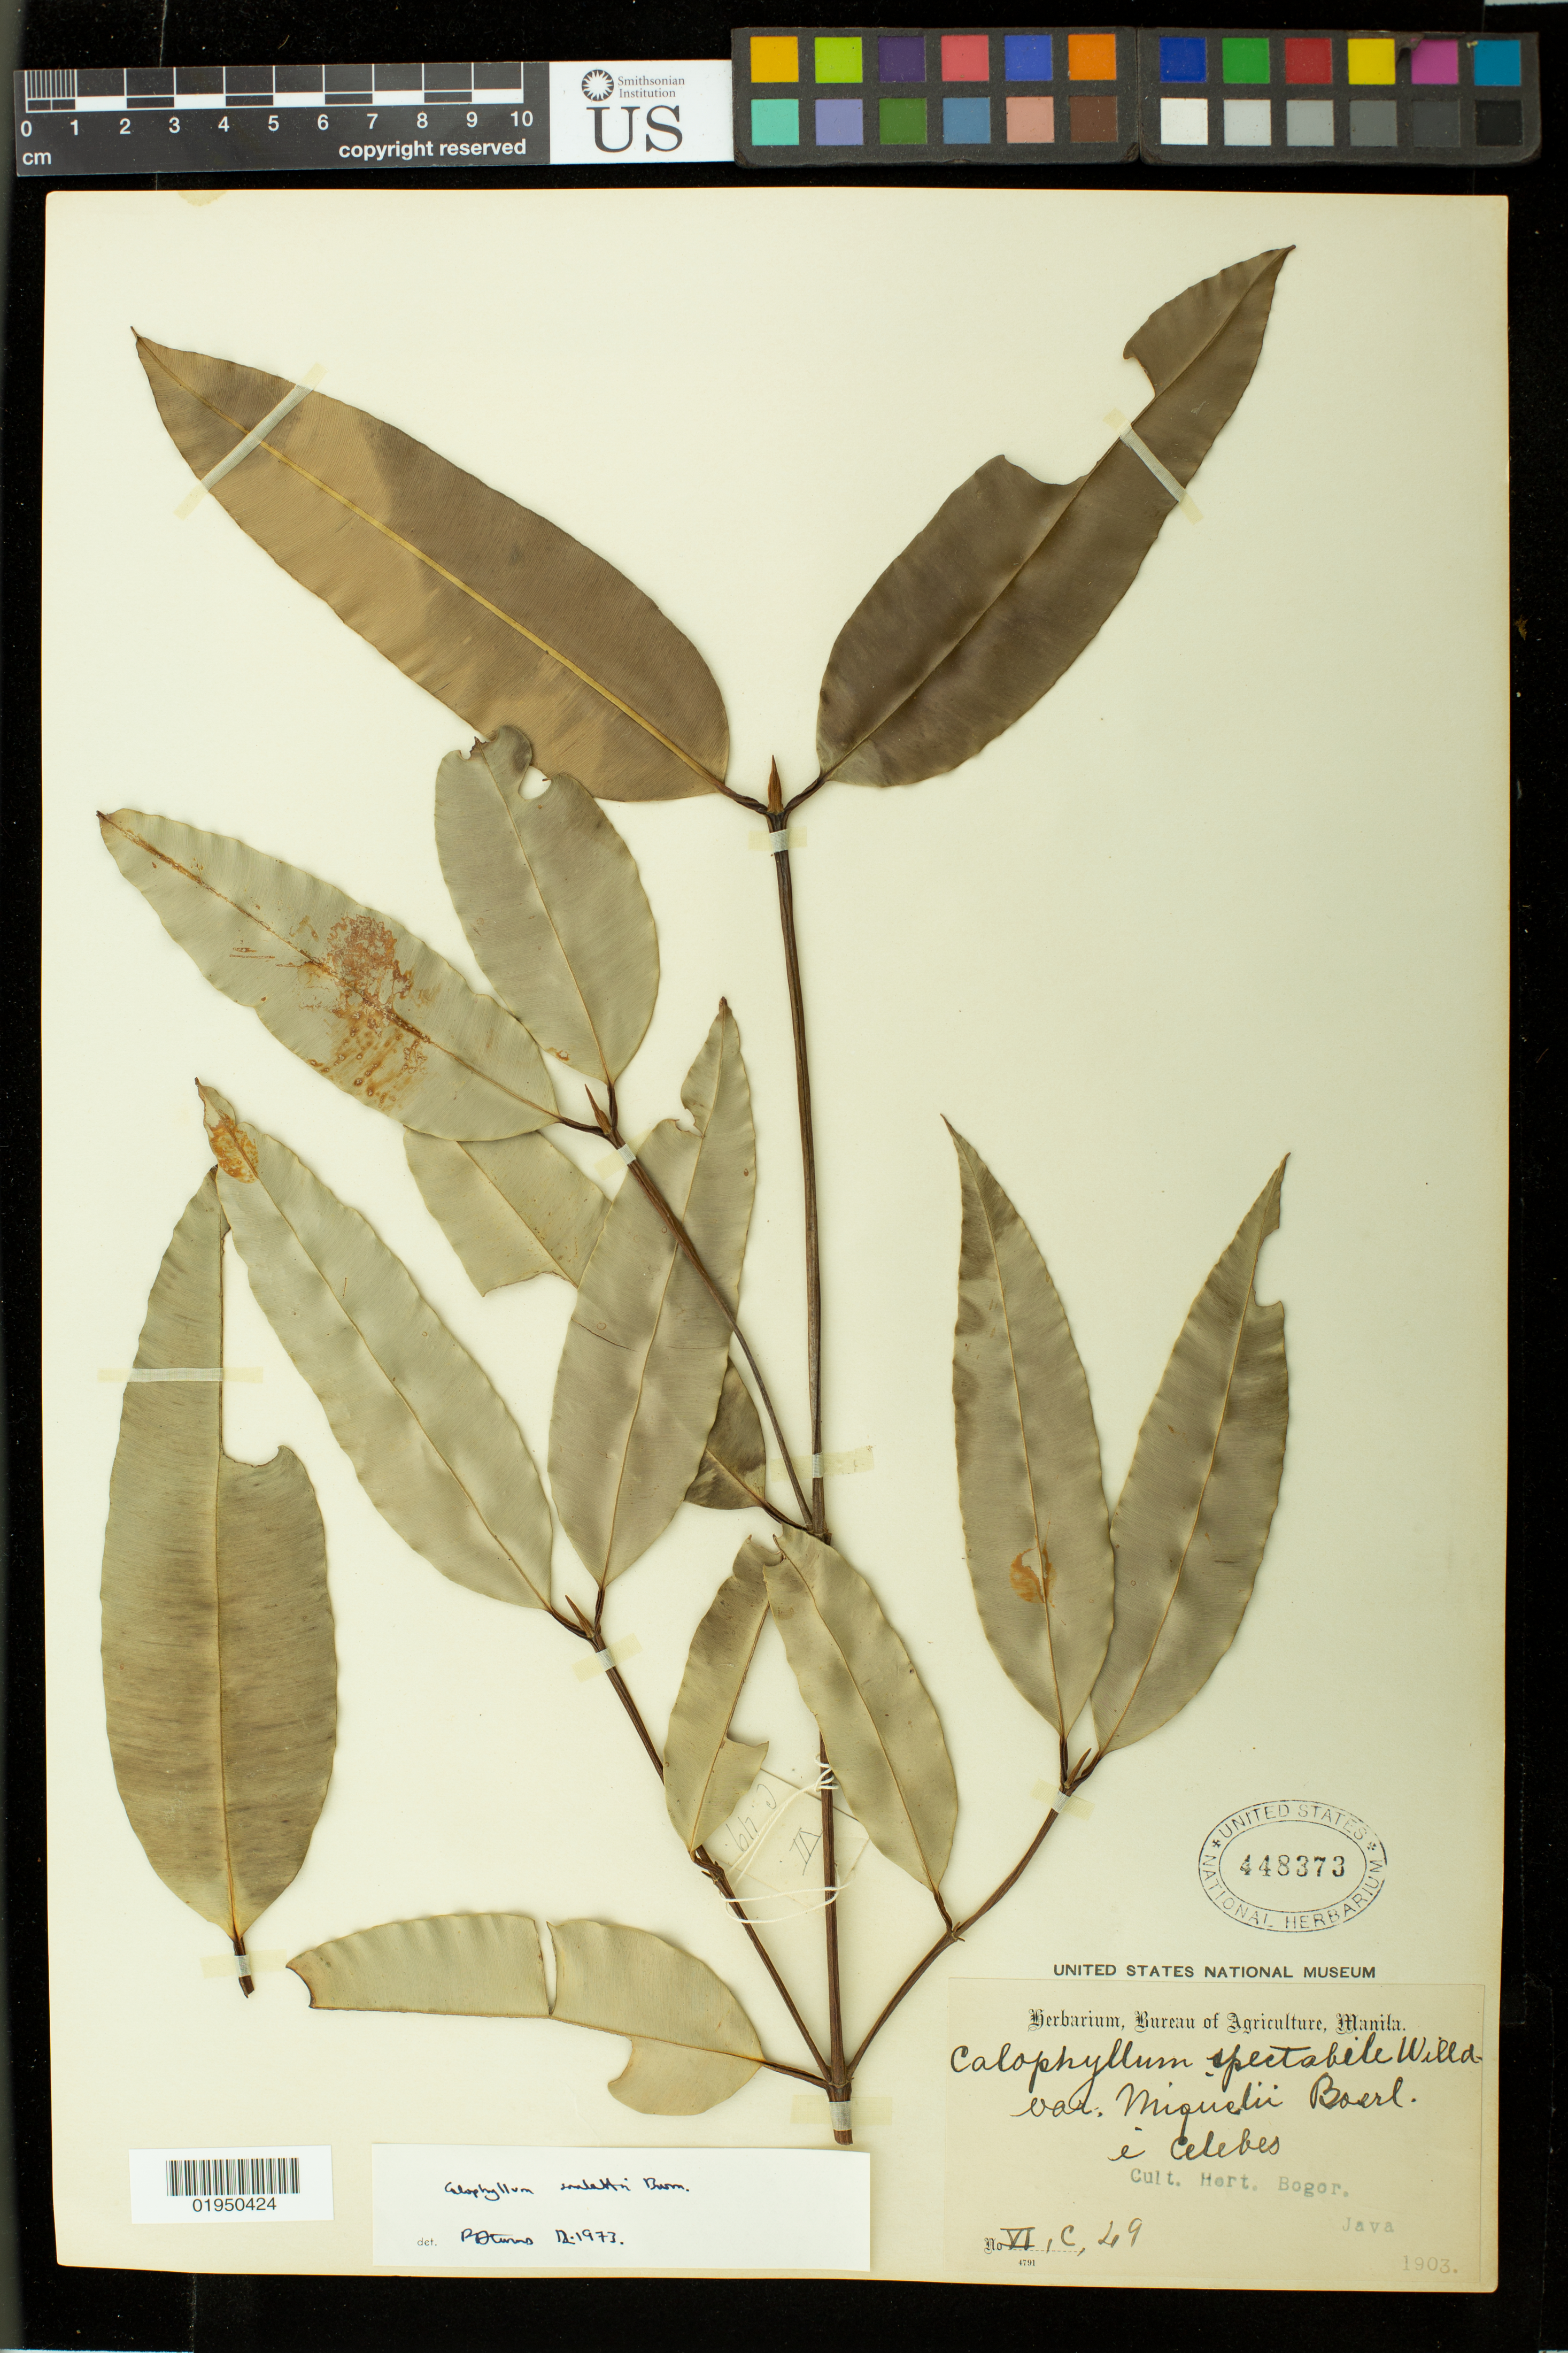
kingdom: Plantae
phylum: Tracheophyta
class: Magnoliopsida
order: Malpighiales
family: Calophyllaceae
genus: Calophyllum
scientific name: Calophyllum soulattri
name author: Burm. f.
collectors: Cult. Hort. Bogor.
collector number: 6,C,49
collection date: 1903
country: Indonesia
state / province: Java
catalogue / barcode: US 448373